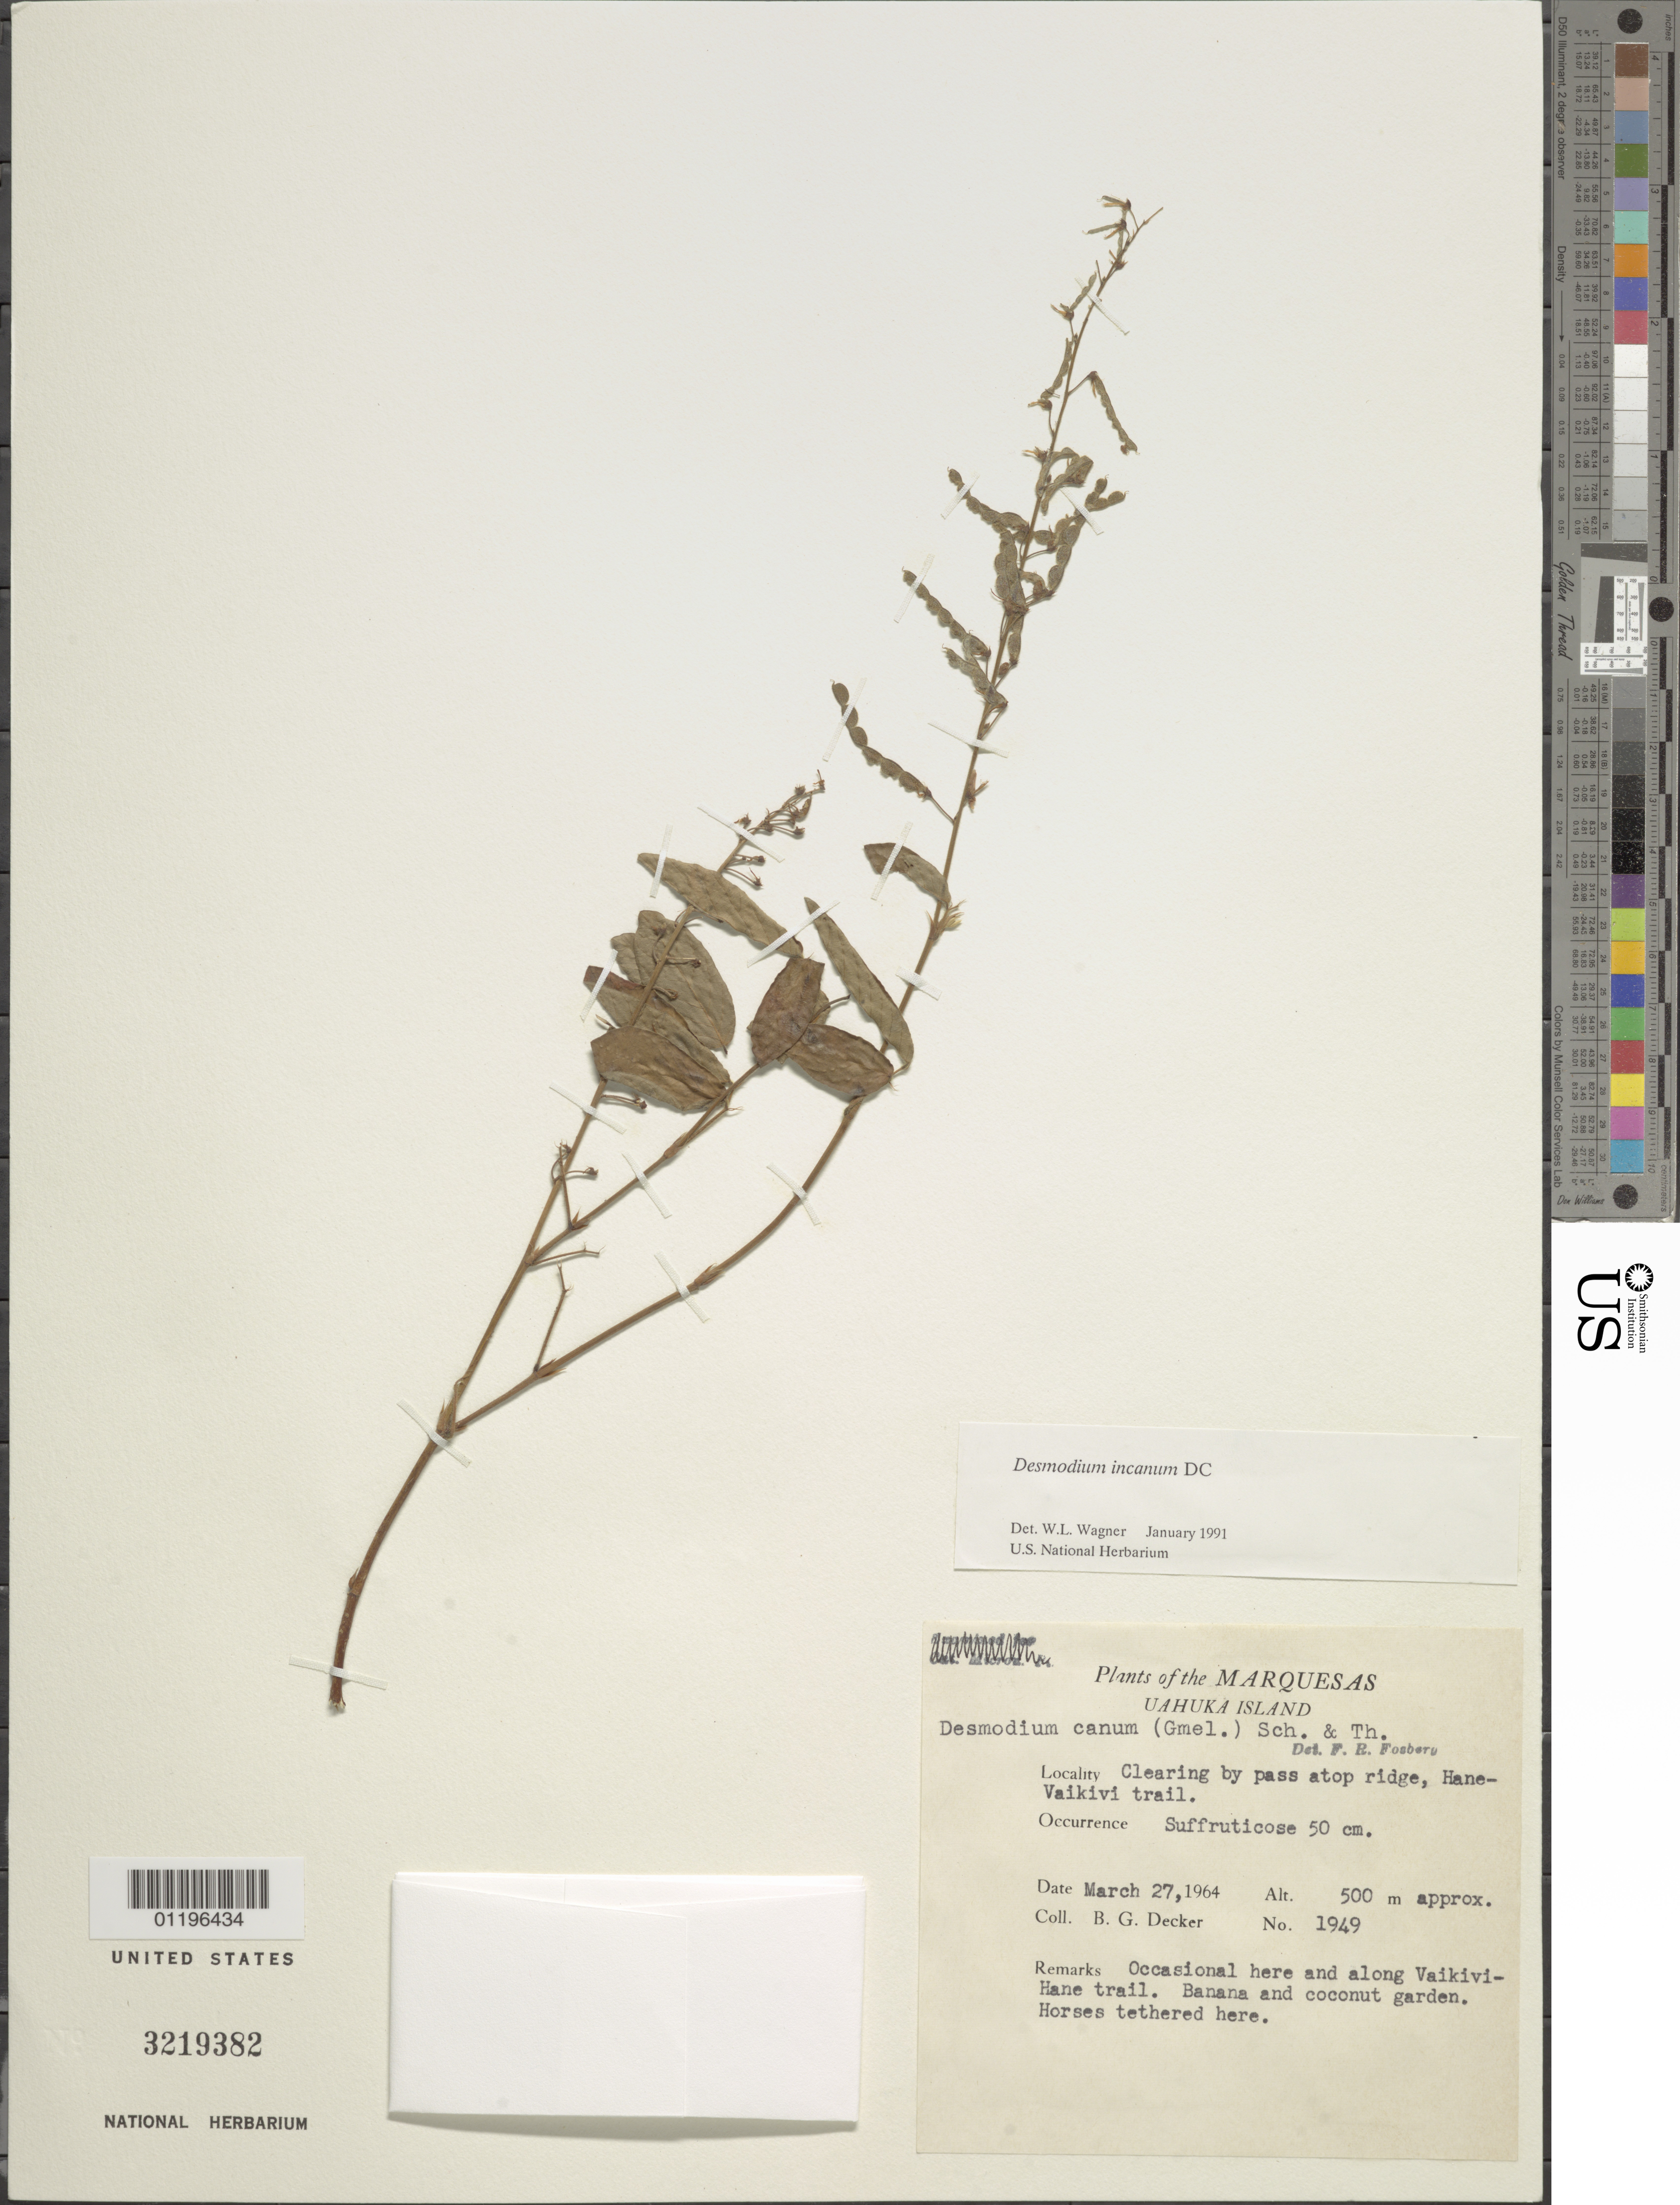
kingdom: Plantae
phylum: Tracheophyta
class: Magnoliopsida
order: Fabales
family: Fabaceae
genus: Desmodium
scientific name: Desmodium incanum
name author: (Sw.) DC.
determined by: Wagner, W. L., (BOT), Smithsonian Institution - National Museum of Natural History (UNITED STATES)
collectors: B. G. Decker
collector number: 1949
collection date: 1964-03-27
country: French Polynesia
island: Ua Huka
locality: Clearing by pass atop ridge, Hane-Vaikivi Trail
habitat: Occasional here and along Vaikivi-Hane trail. Banana and coconut garden. Horses tethered here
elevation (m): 500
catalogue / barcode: US 3219382